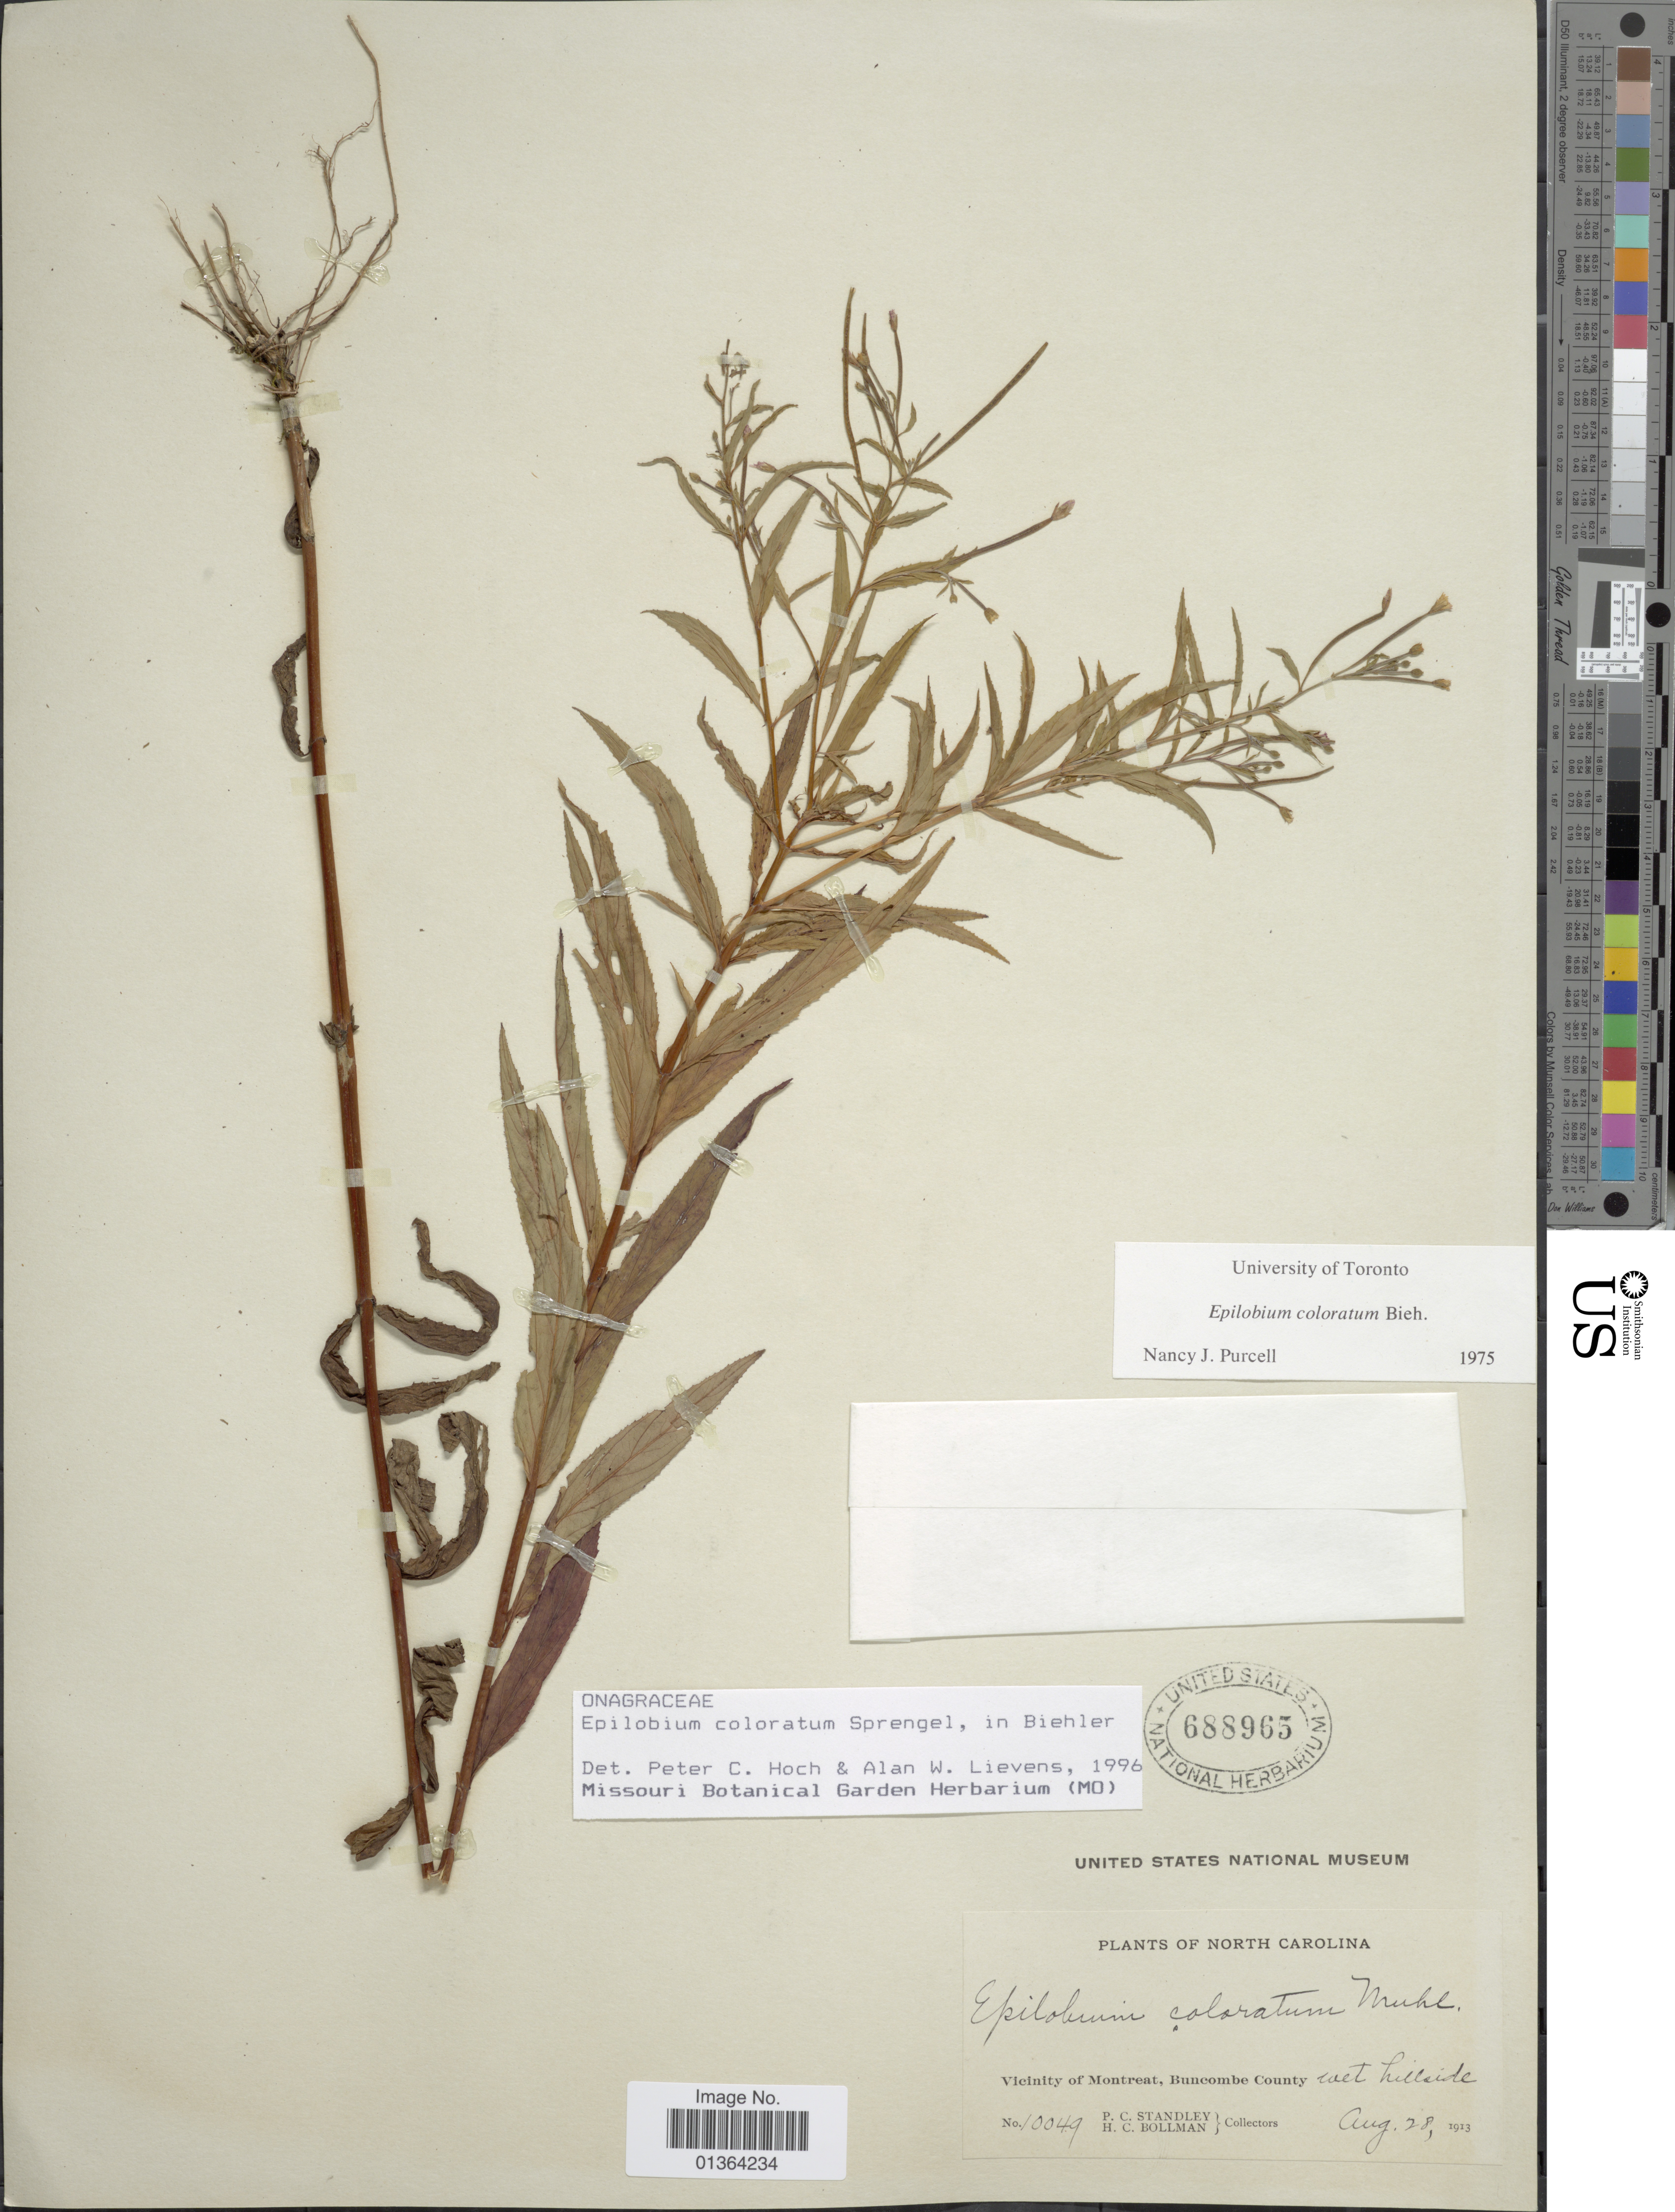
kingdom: Plantae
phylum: Tracheophyta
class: Magnoliopsida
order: Myrtales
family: Onagraceae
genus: Epilobium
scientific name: Epilobium coloratum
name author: Biehler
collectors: P. C. Standley & H. C. Bollman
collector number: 10049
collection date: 1913-08-28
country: United States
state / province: North Carolina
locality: Vicinity of Montreat, Buncombe County.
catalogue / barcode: US 688965